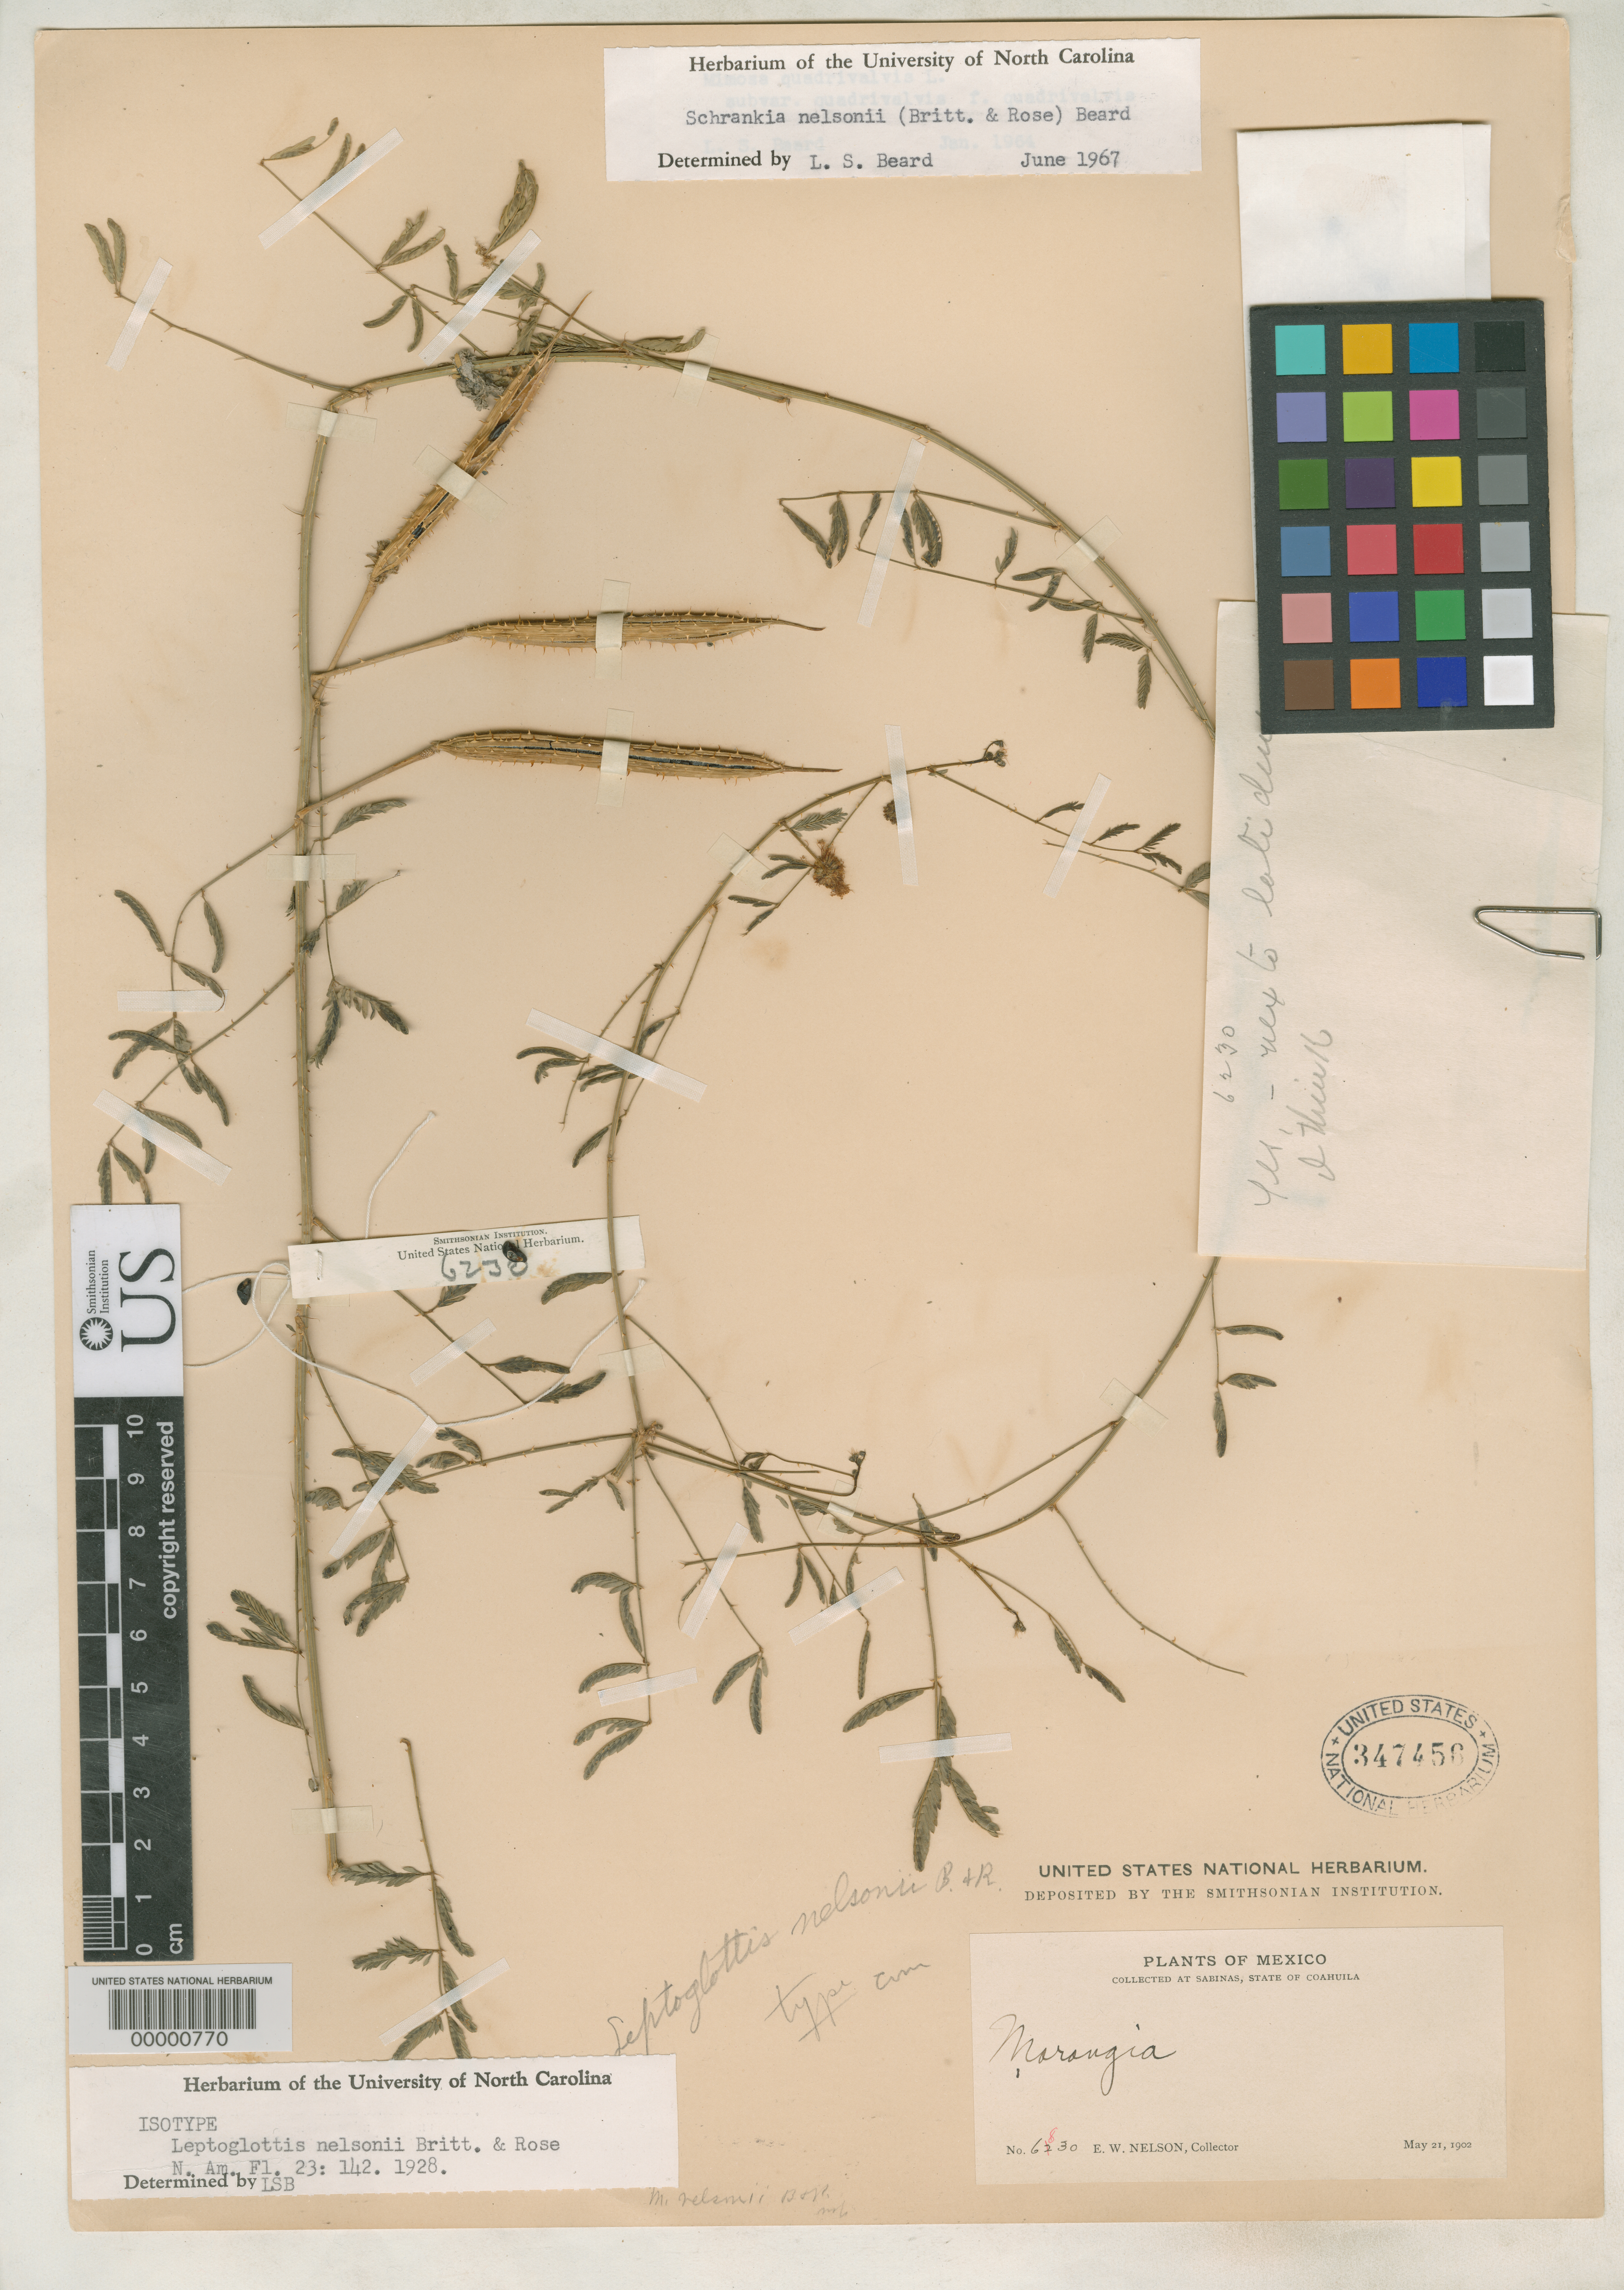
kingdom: Plantae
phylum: Tracheophyta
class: Magnoliopsida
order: Fabales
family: Fabaceae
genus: Leptoglottis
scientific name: Leptoglottis nelsonii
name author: Britton & Rose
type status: Isotype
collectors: E. W. Nelson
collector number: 6830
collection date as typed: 21 May 1902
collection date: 1902-05-21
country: Mexico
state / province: Coahuila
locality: Sabinas.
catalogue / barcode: US 347456